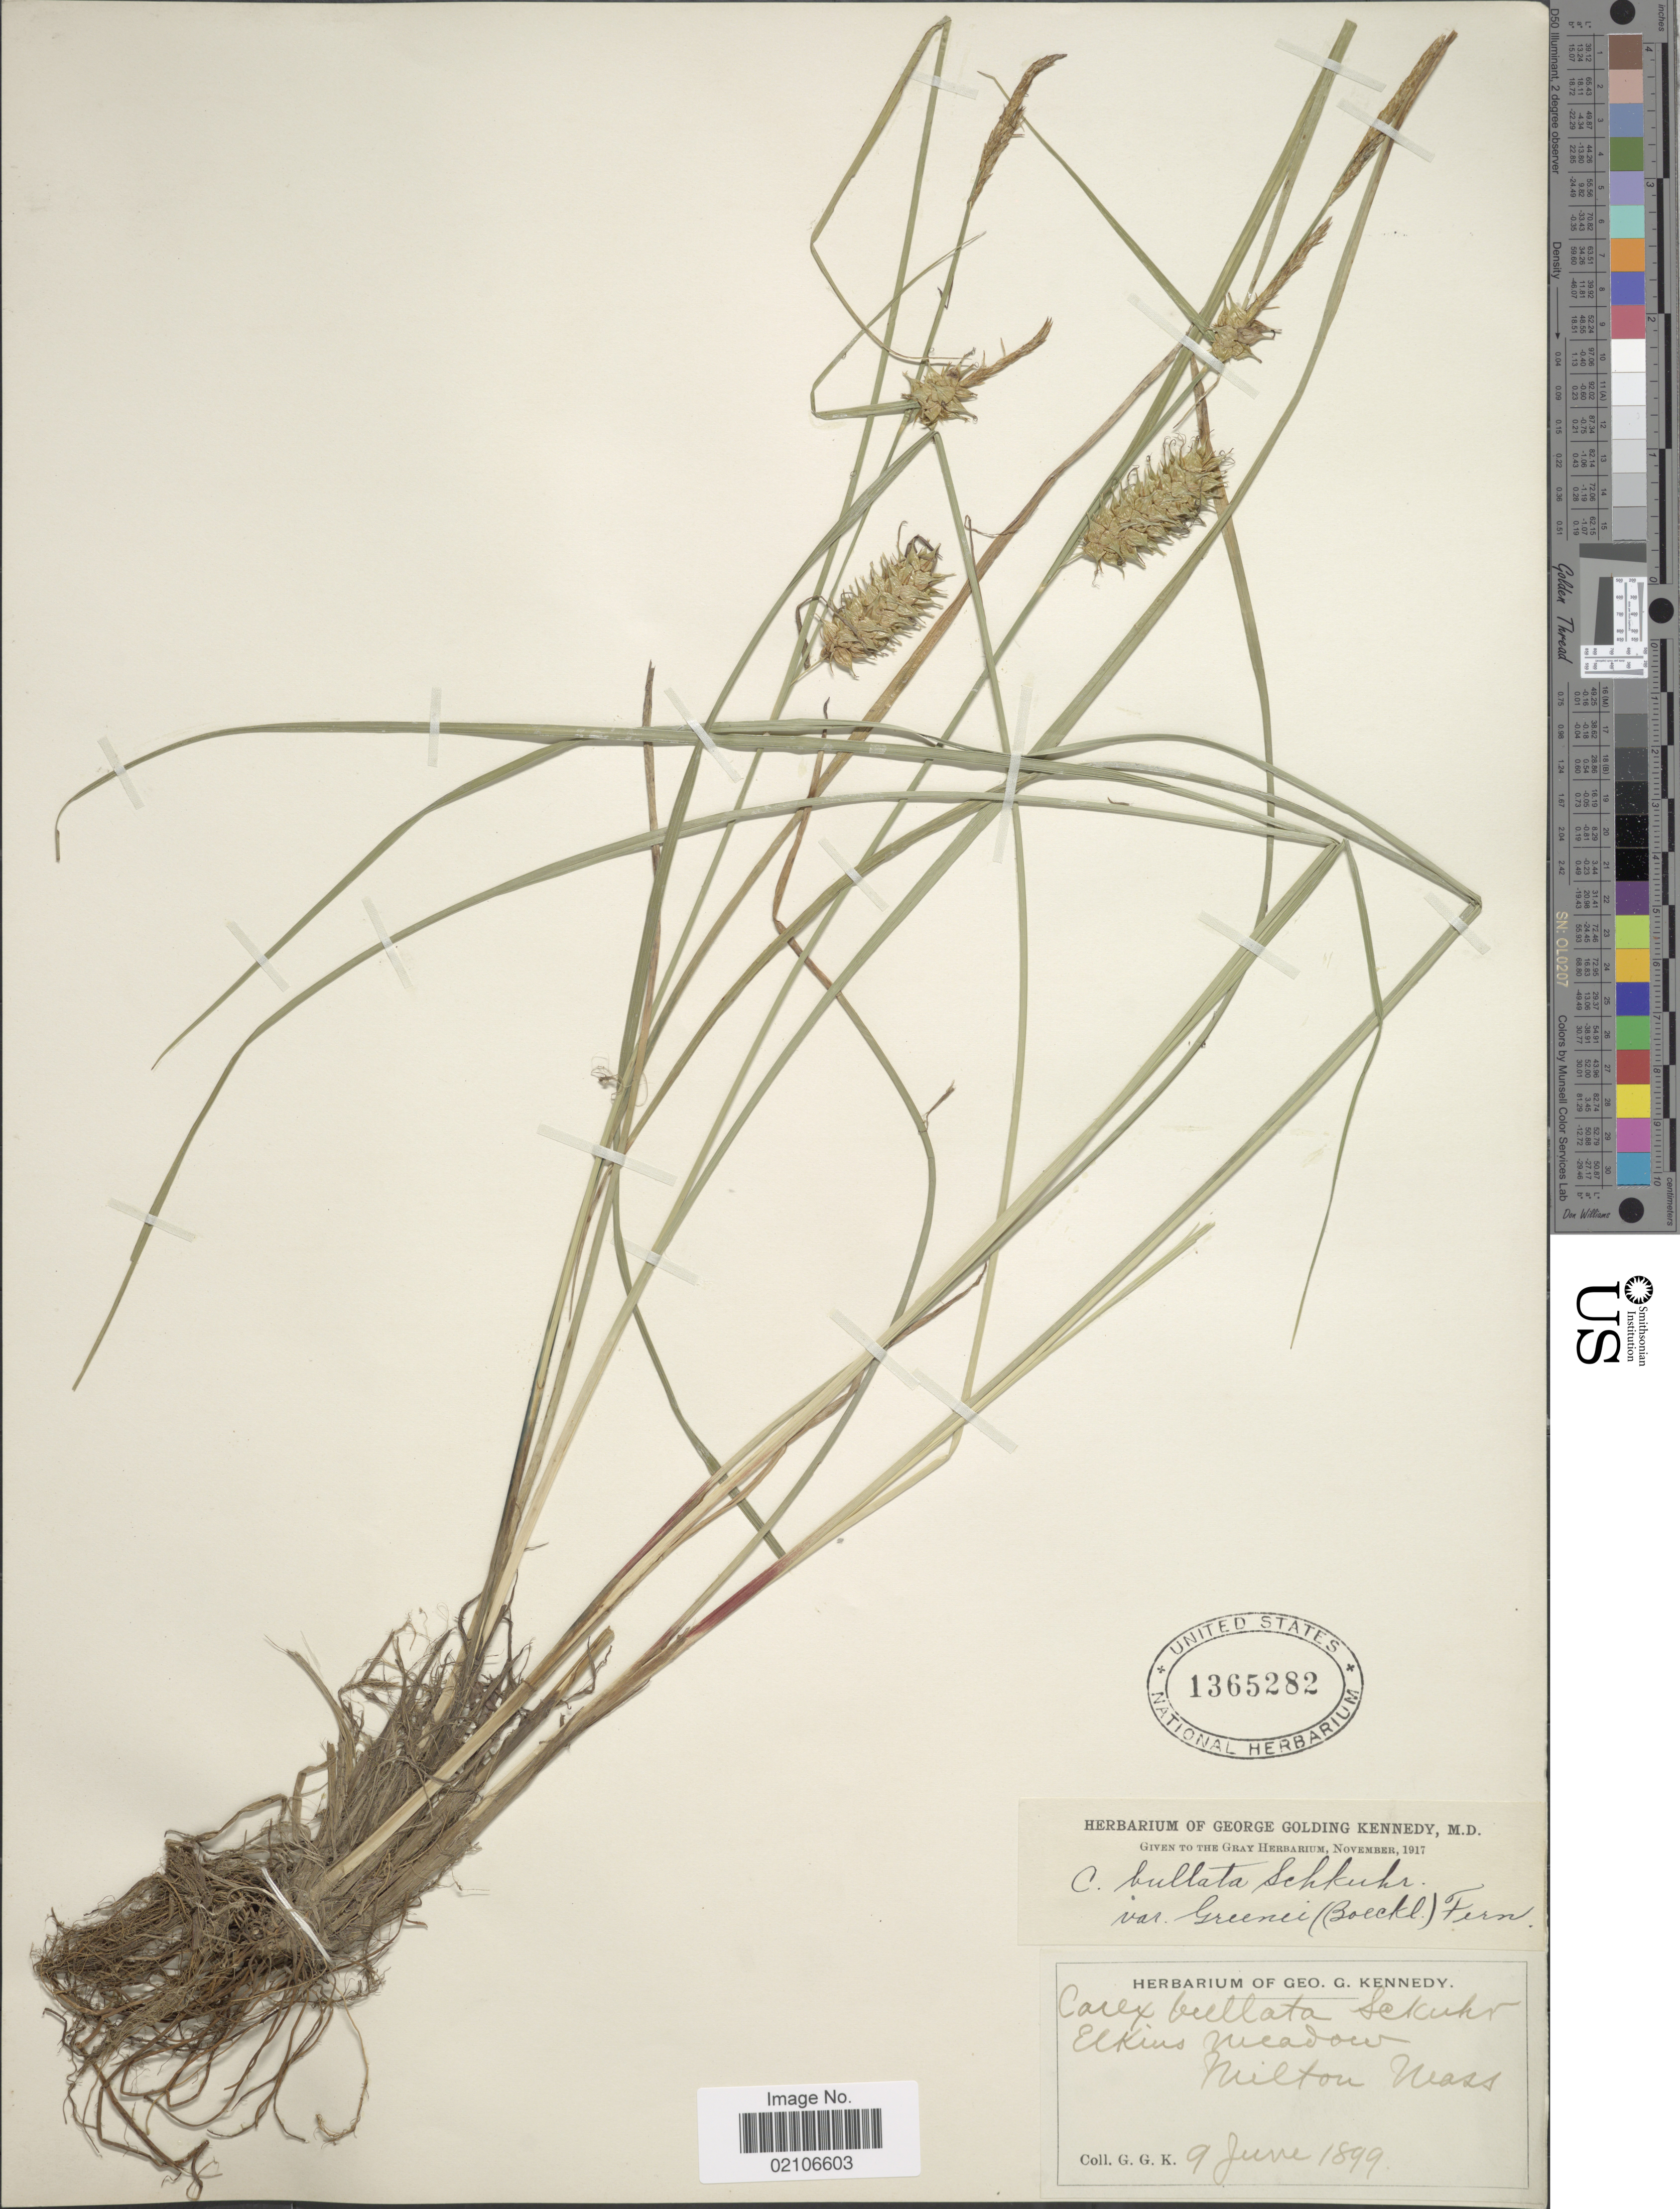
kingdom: Plantae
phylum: Tracheophyta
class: Liliopsida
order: Poales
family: Cyperaceae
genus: Carex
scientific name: Carex bullata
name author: Schkuhr ex Willd.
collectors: G. Kennedy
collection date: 1899-06-09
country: United States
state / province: Massachusetts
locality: Elkins Meadow, Milton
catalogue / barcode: US 1365282